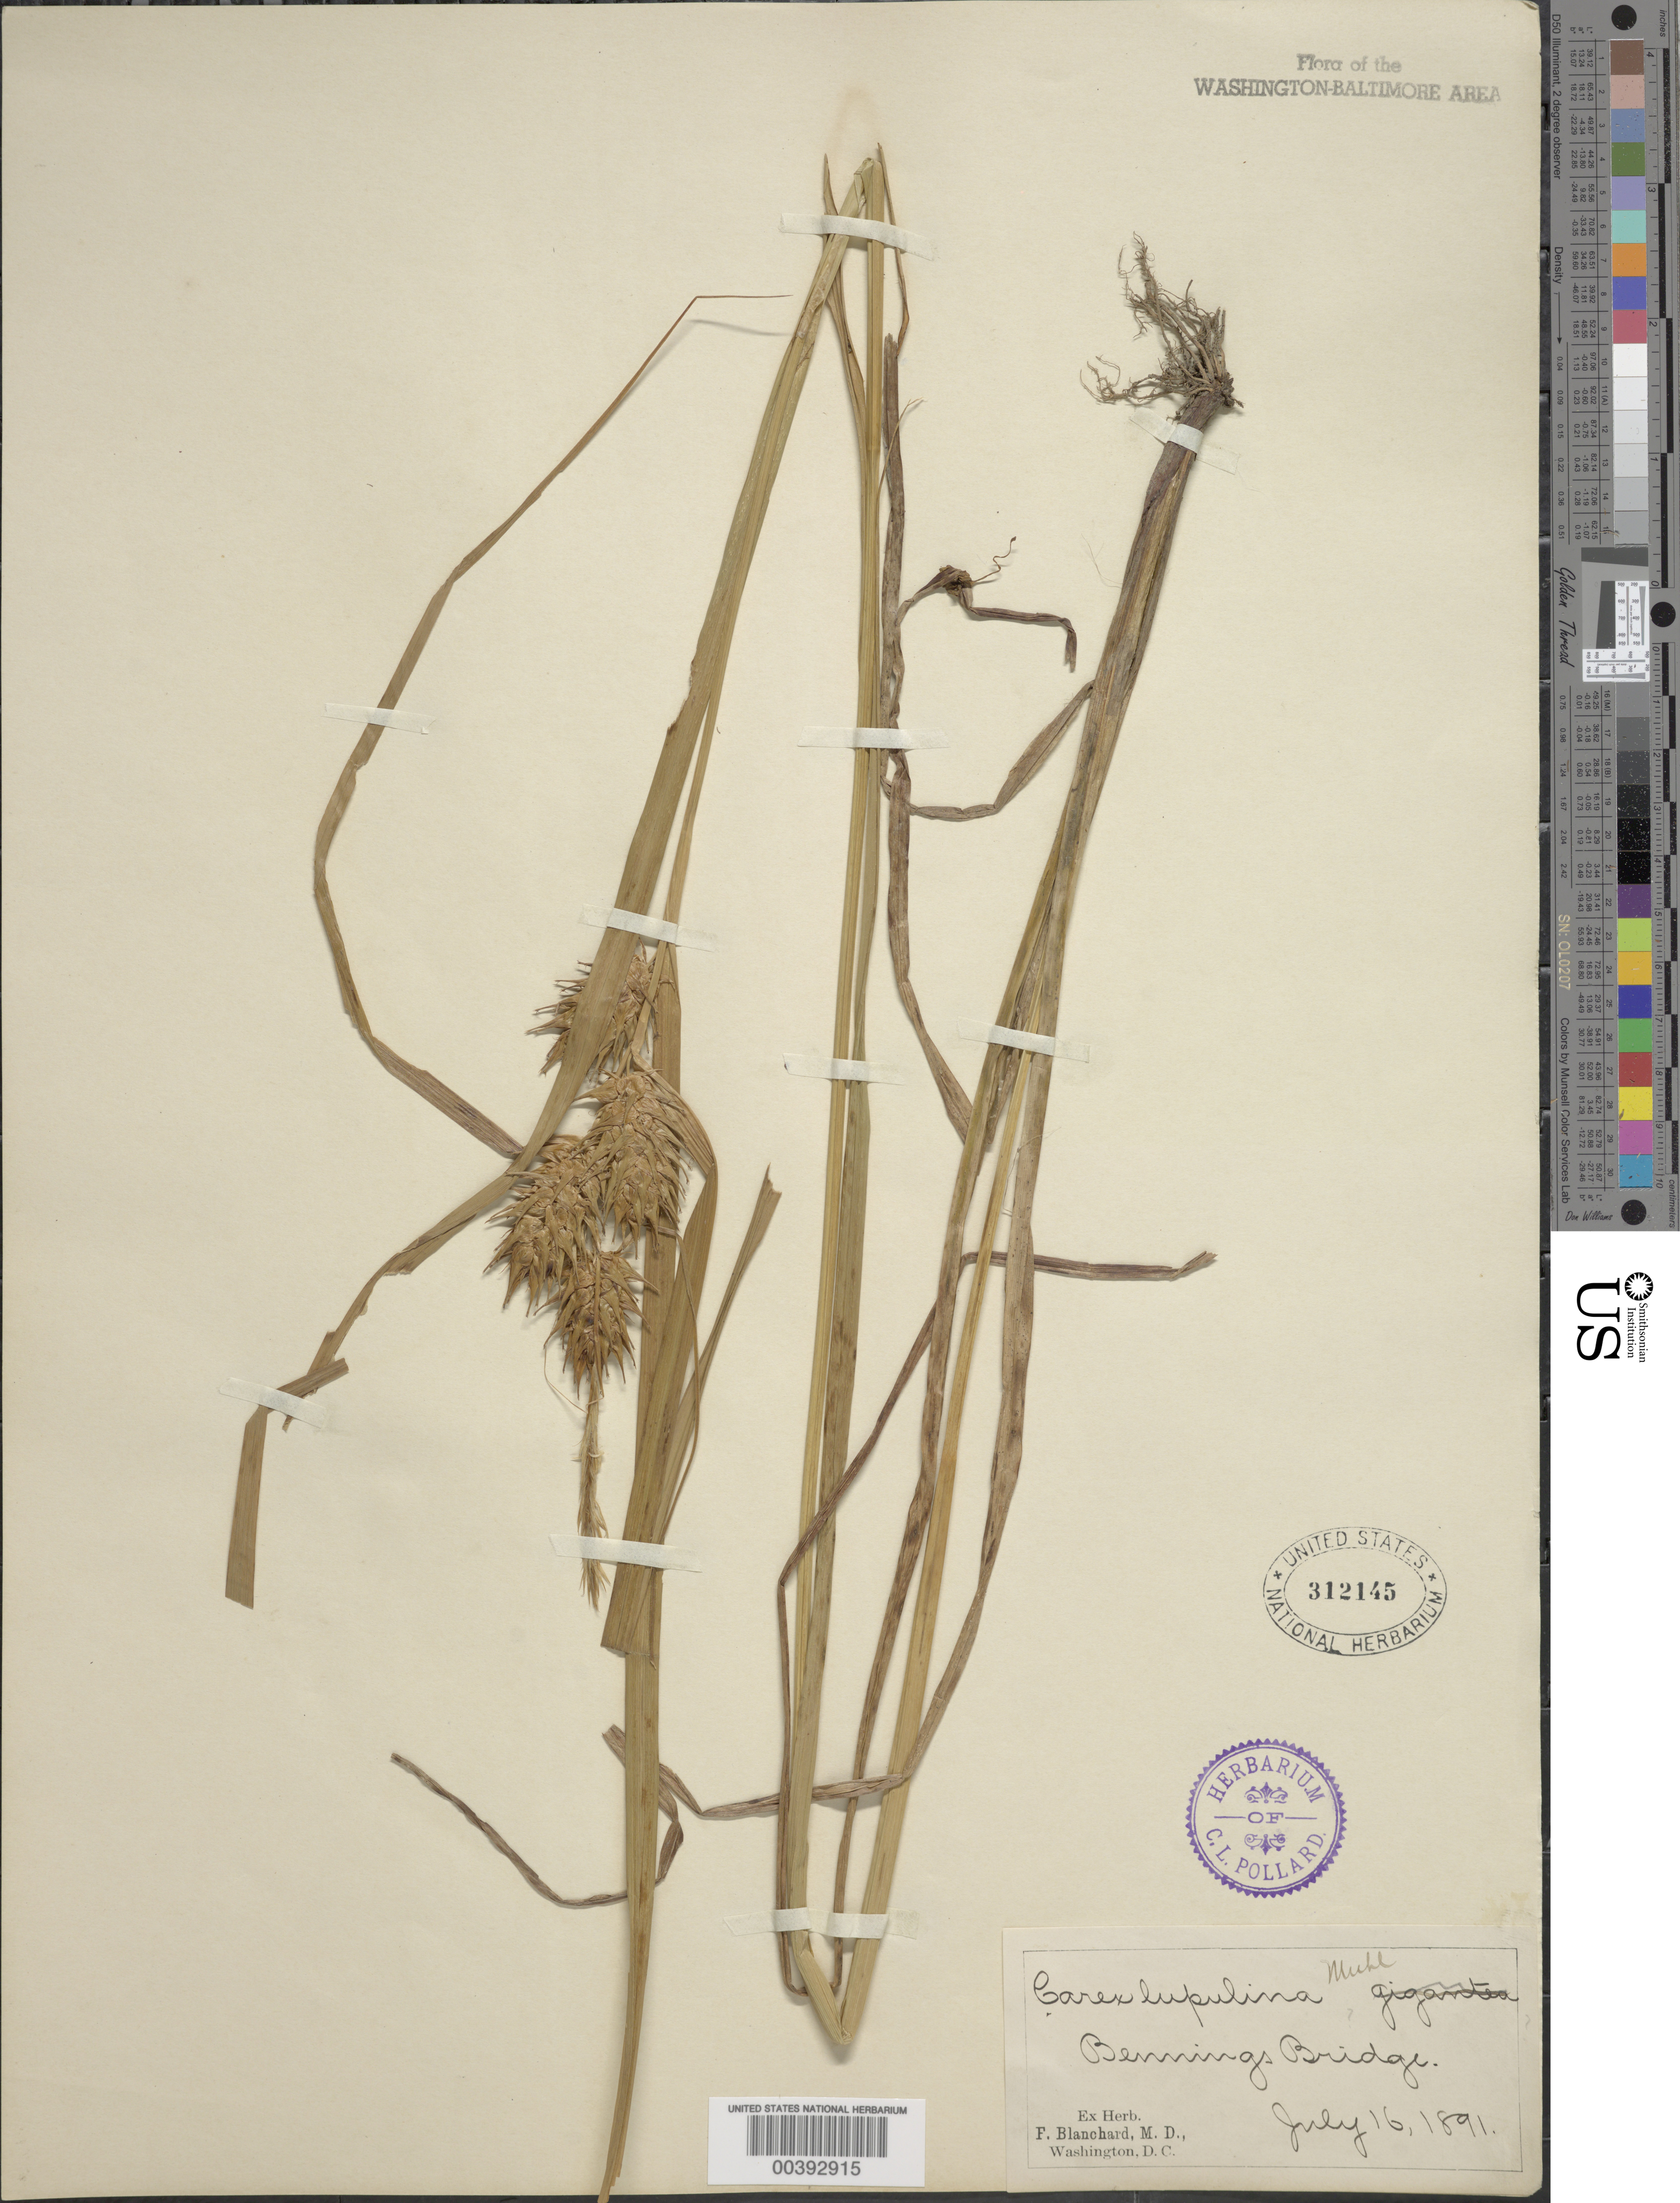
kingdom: Plantae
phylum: Tracheophyta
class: Liliopsida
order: Poales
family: Cyperaceae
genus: Carex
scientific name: Carex lupulina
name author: Muhl. ex Willd.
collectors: F. Blanchard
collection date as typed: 16 Jul 1891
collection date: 1891-07-16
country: United States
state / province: District of Columbia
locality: Bennings Bridge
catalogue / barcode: US 312145